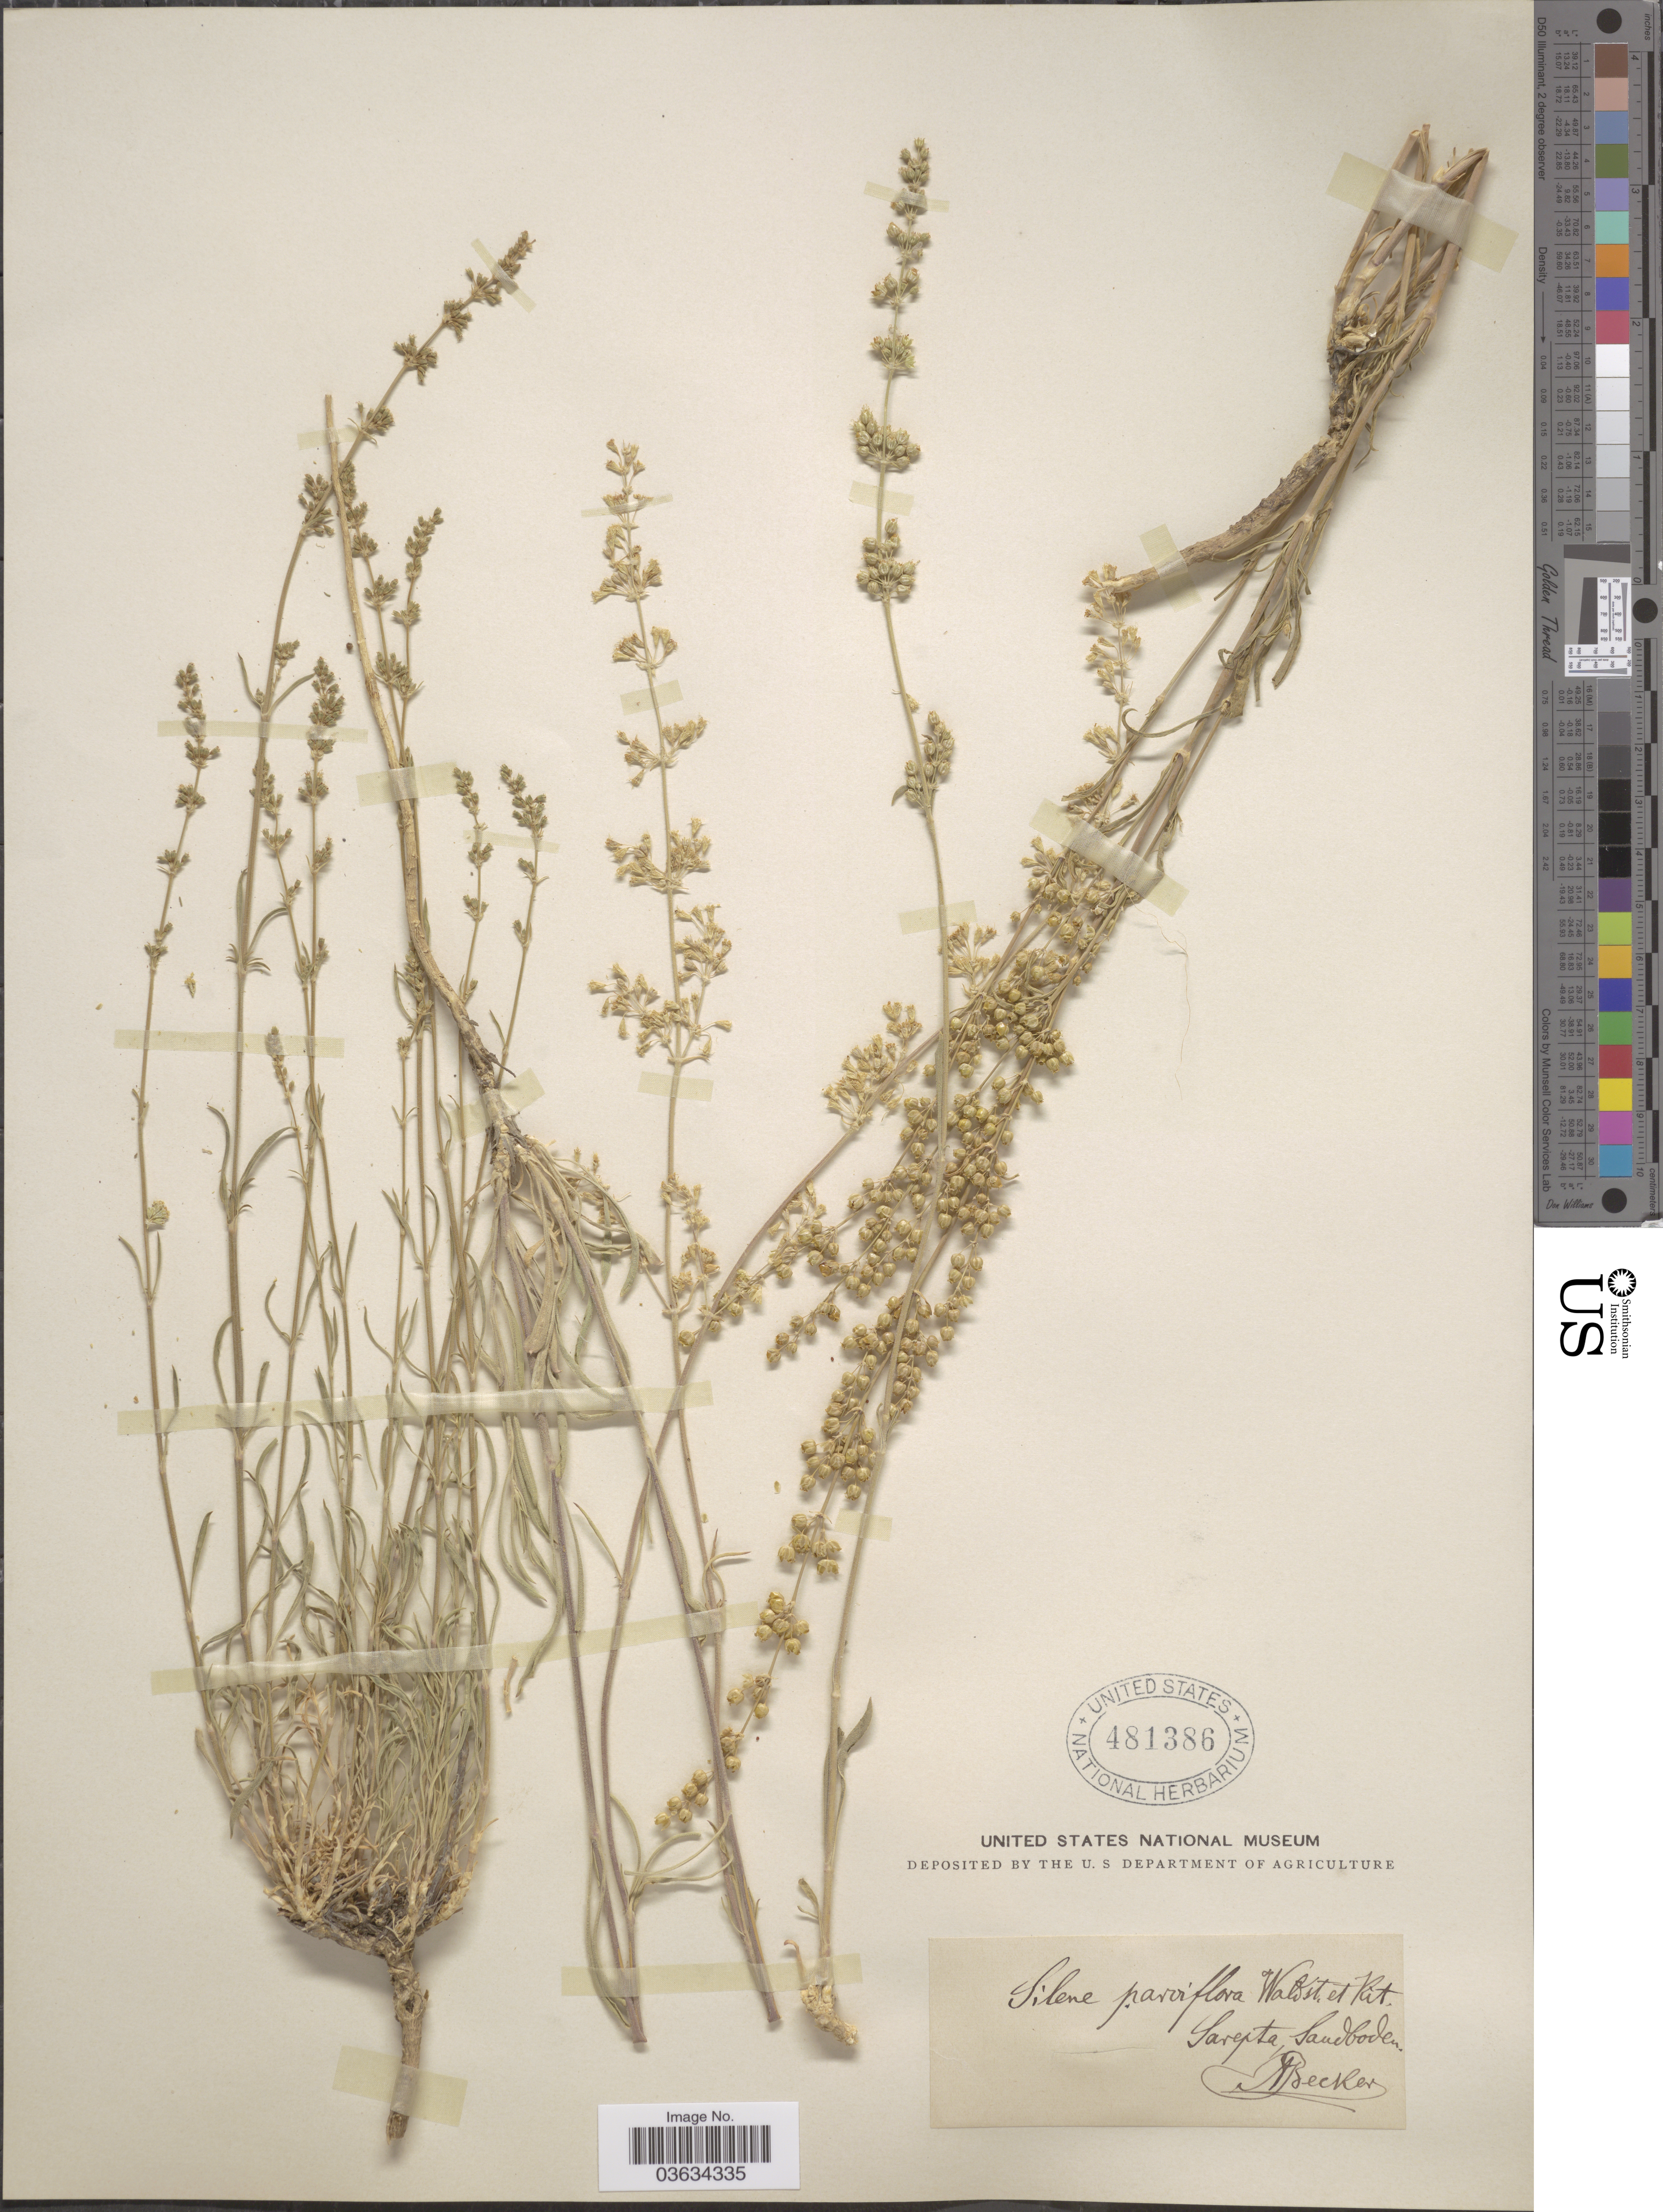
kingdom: Plantae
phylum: Tracheophyta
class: Magnoliopsida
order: Caryophyllales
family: Caryophyllaceae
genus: Silene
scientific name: Silene parviflora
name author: (Ehrh.) Pers.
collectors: A. Becker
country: Russian Federation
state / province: Volgograd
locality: Sarepta, Sandboden.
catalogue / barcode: US 481386